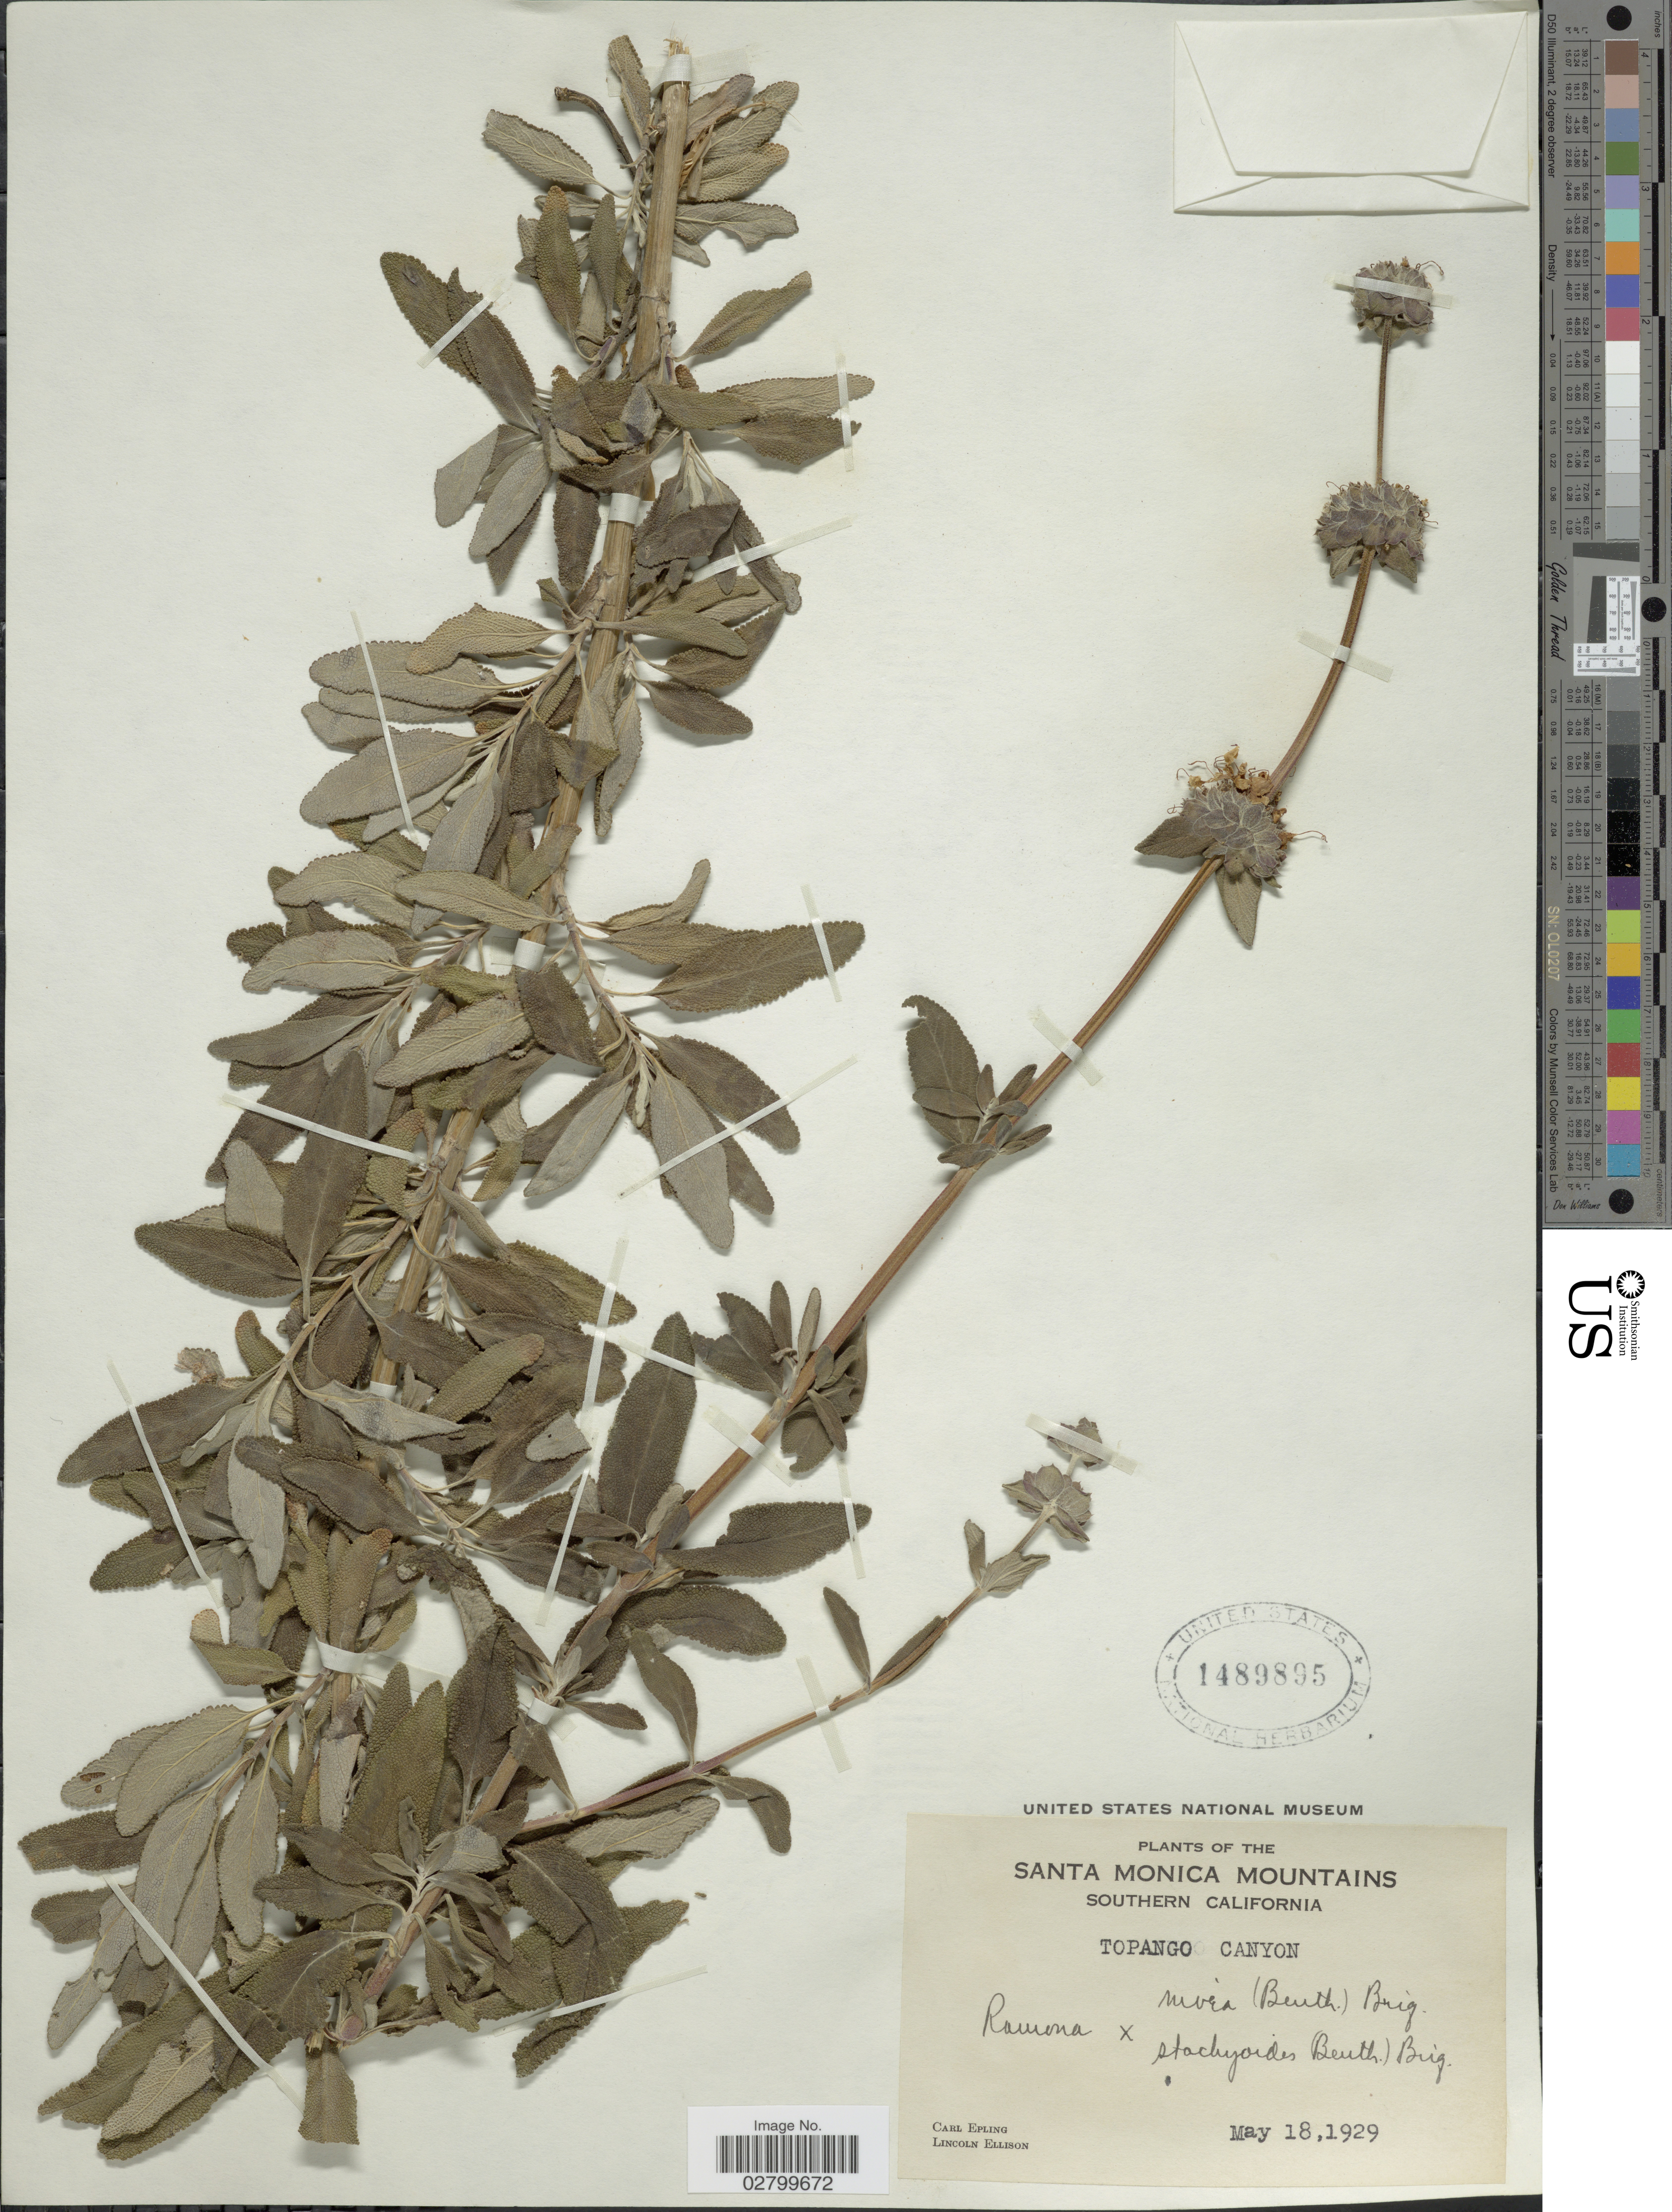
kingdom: Plantae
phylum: Tracheophyta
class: Magnoliopsida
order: Lamiales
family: Lamiaceae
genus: Salvia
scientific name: Salvia leucophylla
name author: Greene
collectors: -- Epling & L. Ellison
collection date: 1929-05-18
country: United States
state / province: California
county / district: Los Angeles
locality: Santa Monica Mountains. Southern California. Topango Canyon.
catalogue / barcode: US 1489895